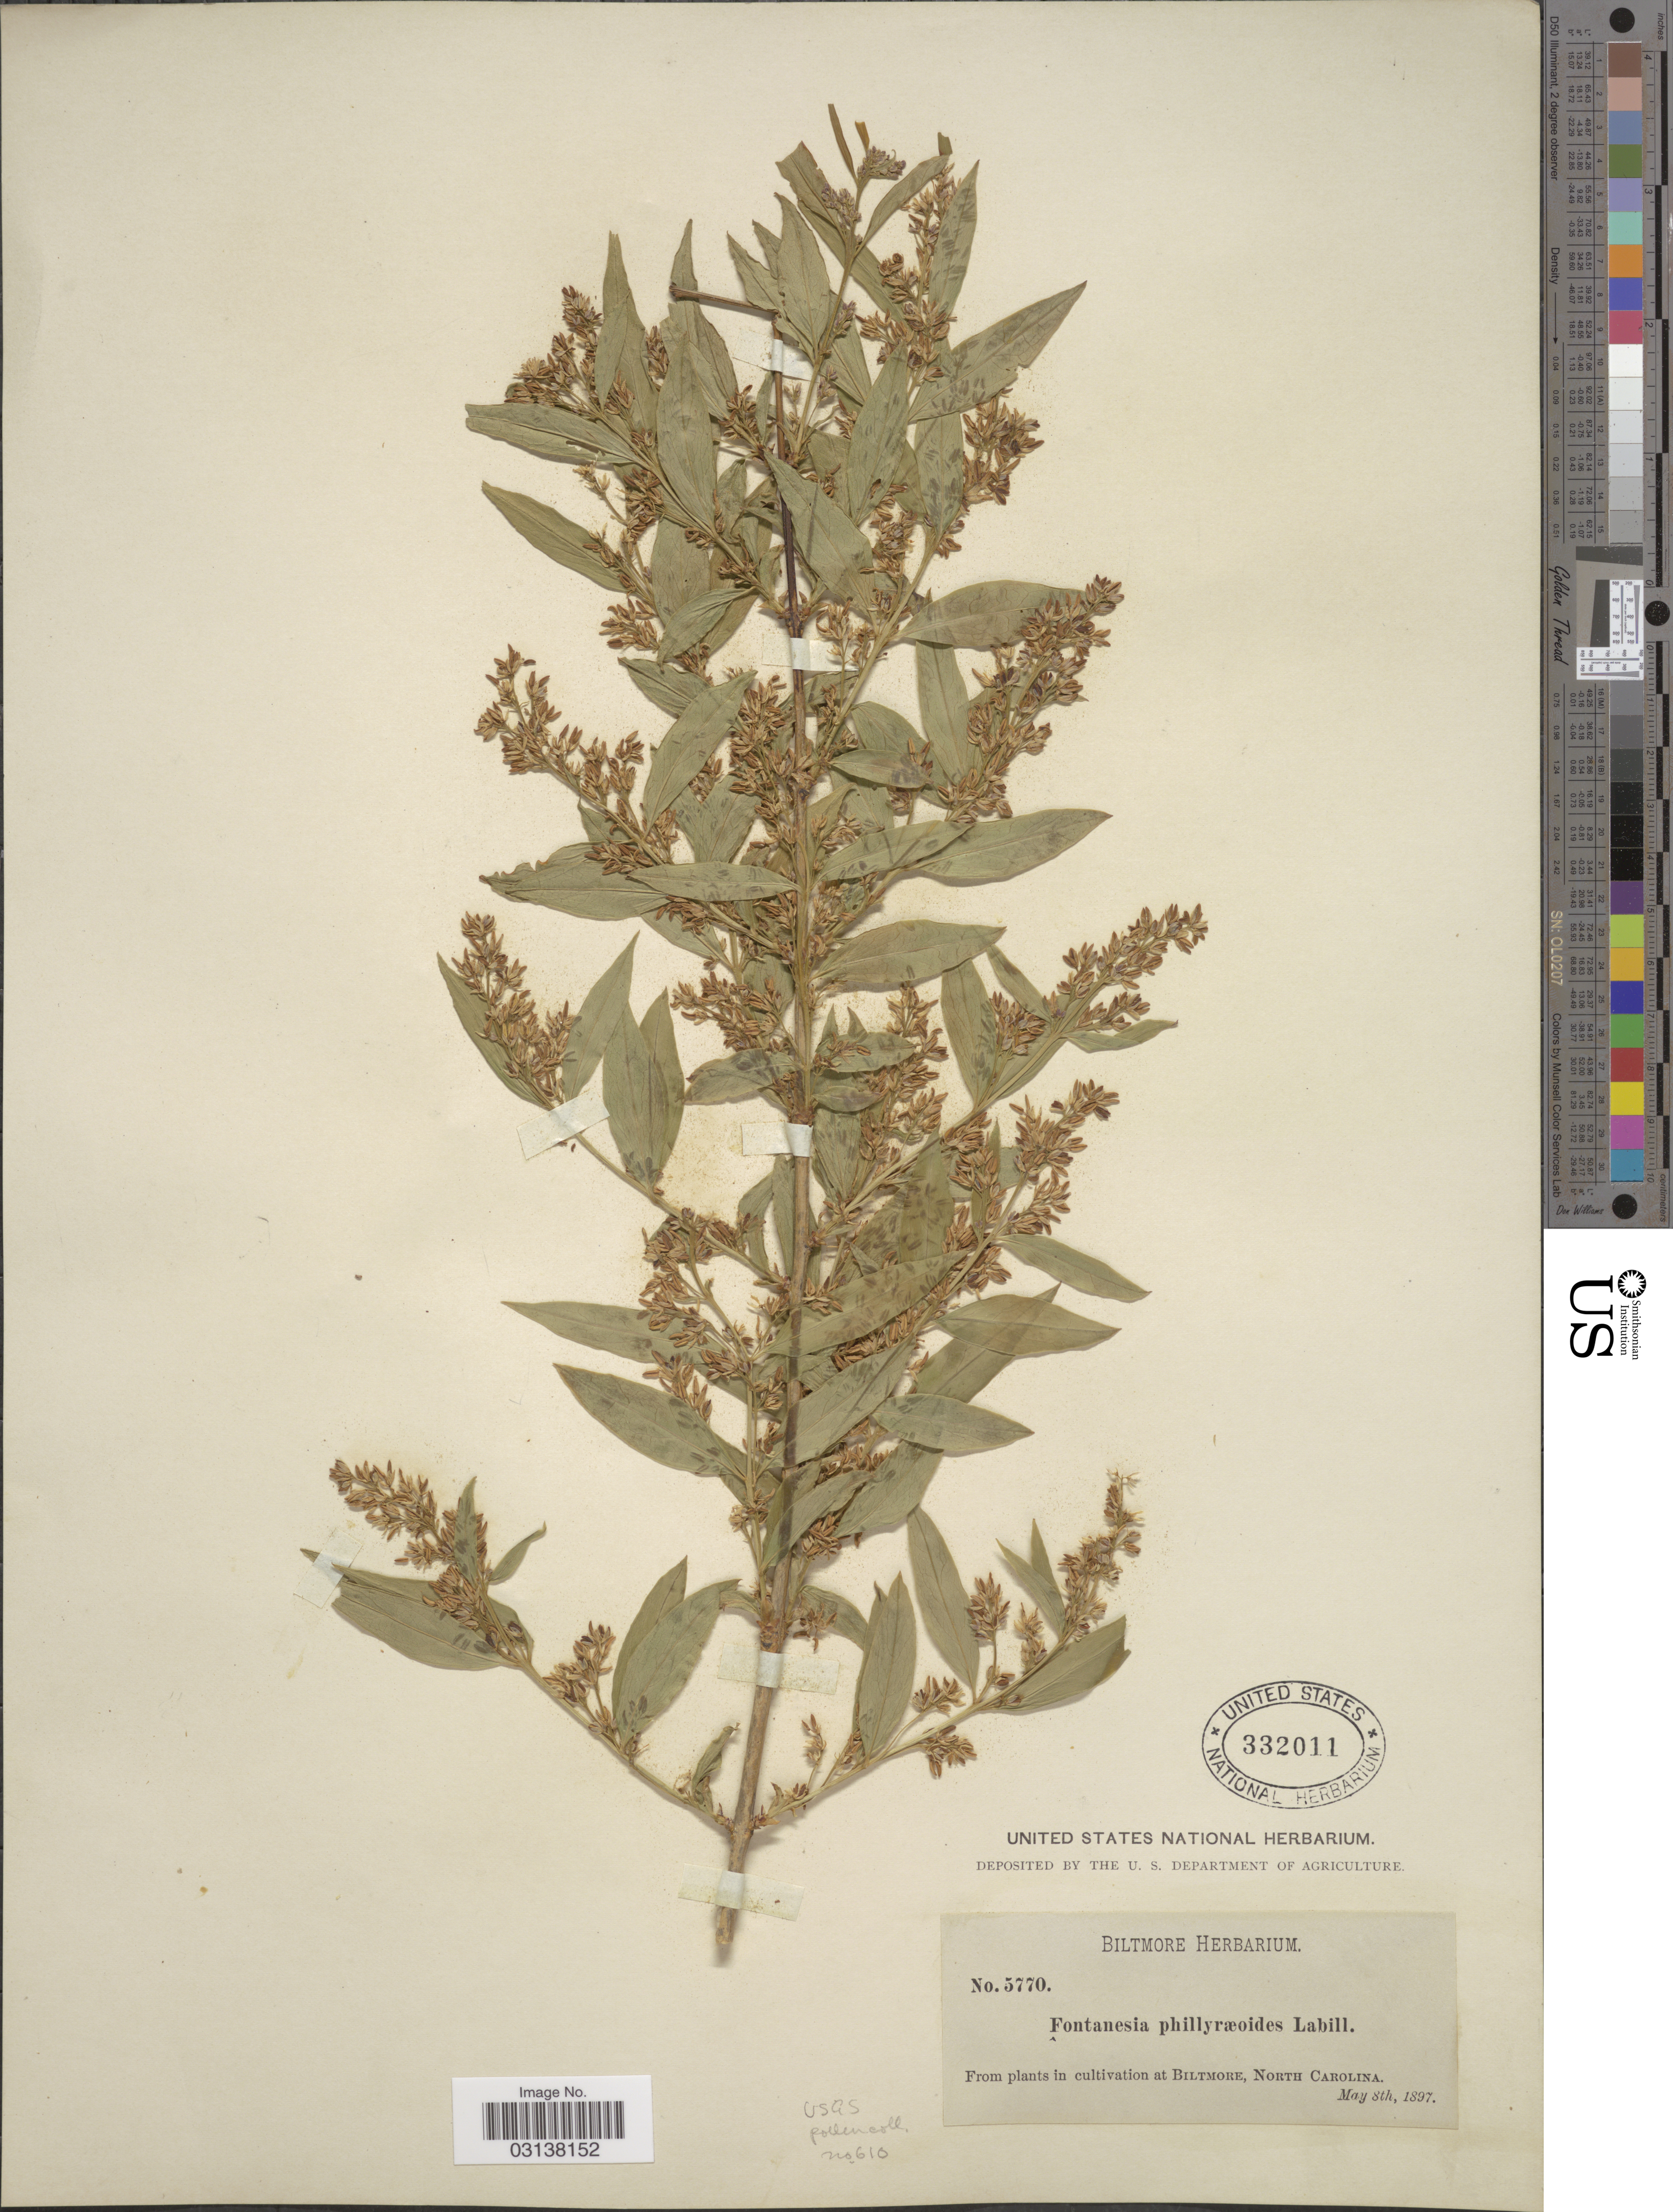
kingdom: Plantae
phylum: Tracheophyta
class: Magnoliopsida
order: Lamiales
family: Oleaceae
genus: Fontanesia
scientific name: Fontanesia phillyreoides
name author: Labill.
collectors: ex herb. Biltmore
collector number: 5770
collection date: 1897-05-08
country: United States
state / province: North Carolina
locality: In Cultivation at Biltmore, North Carolina.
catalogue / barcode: US 332011